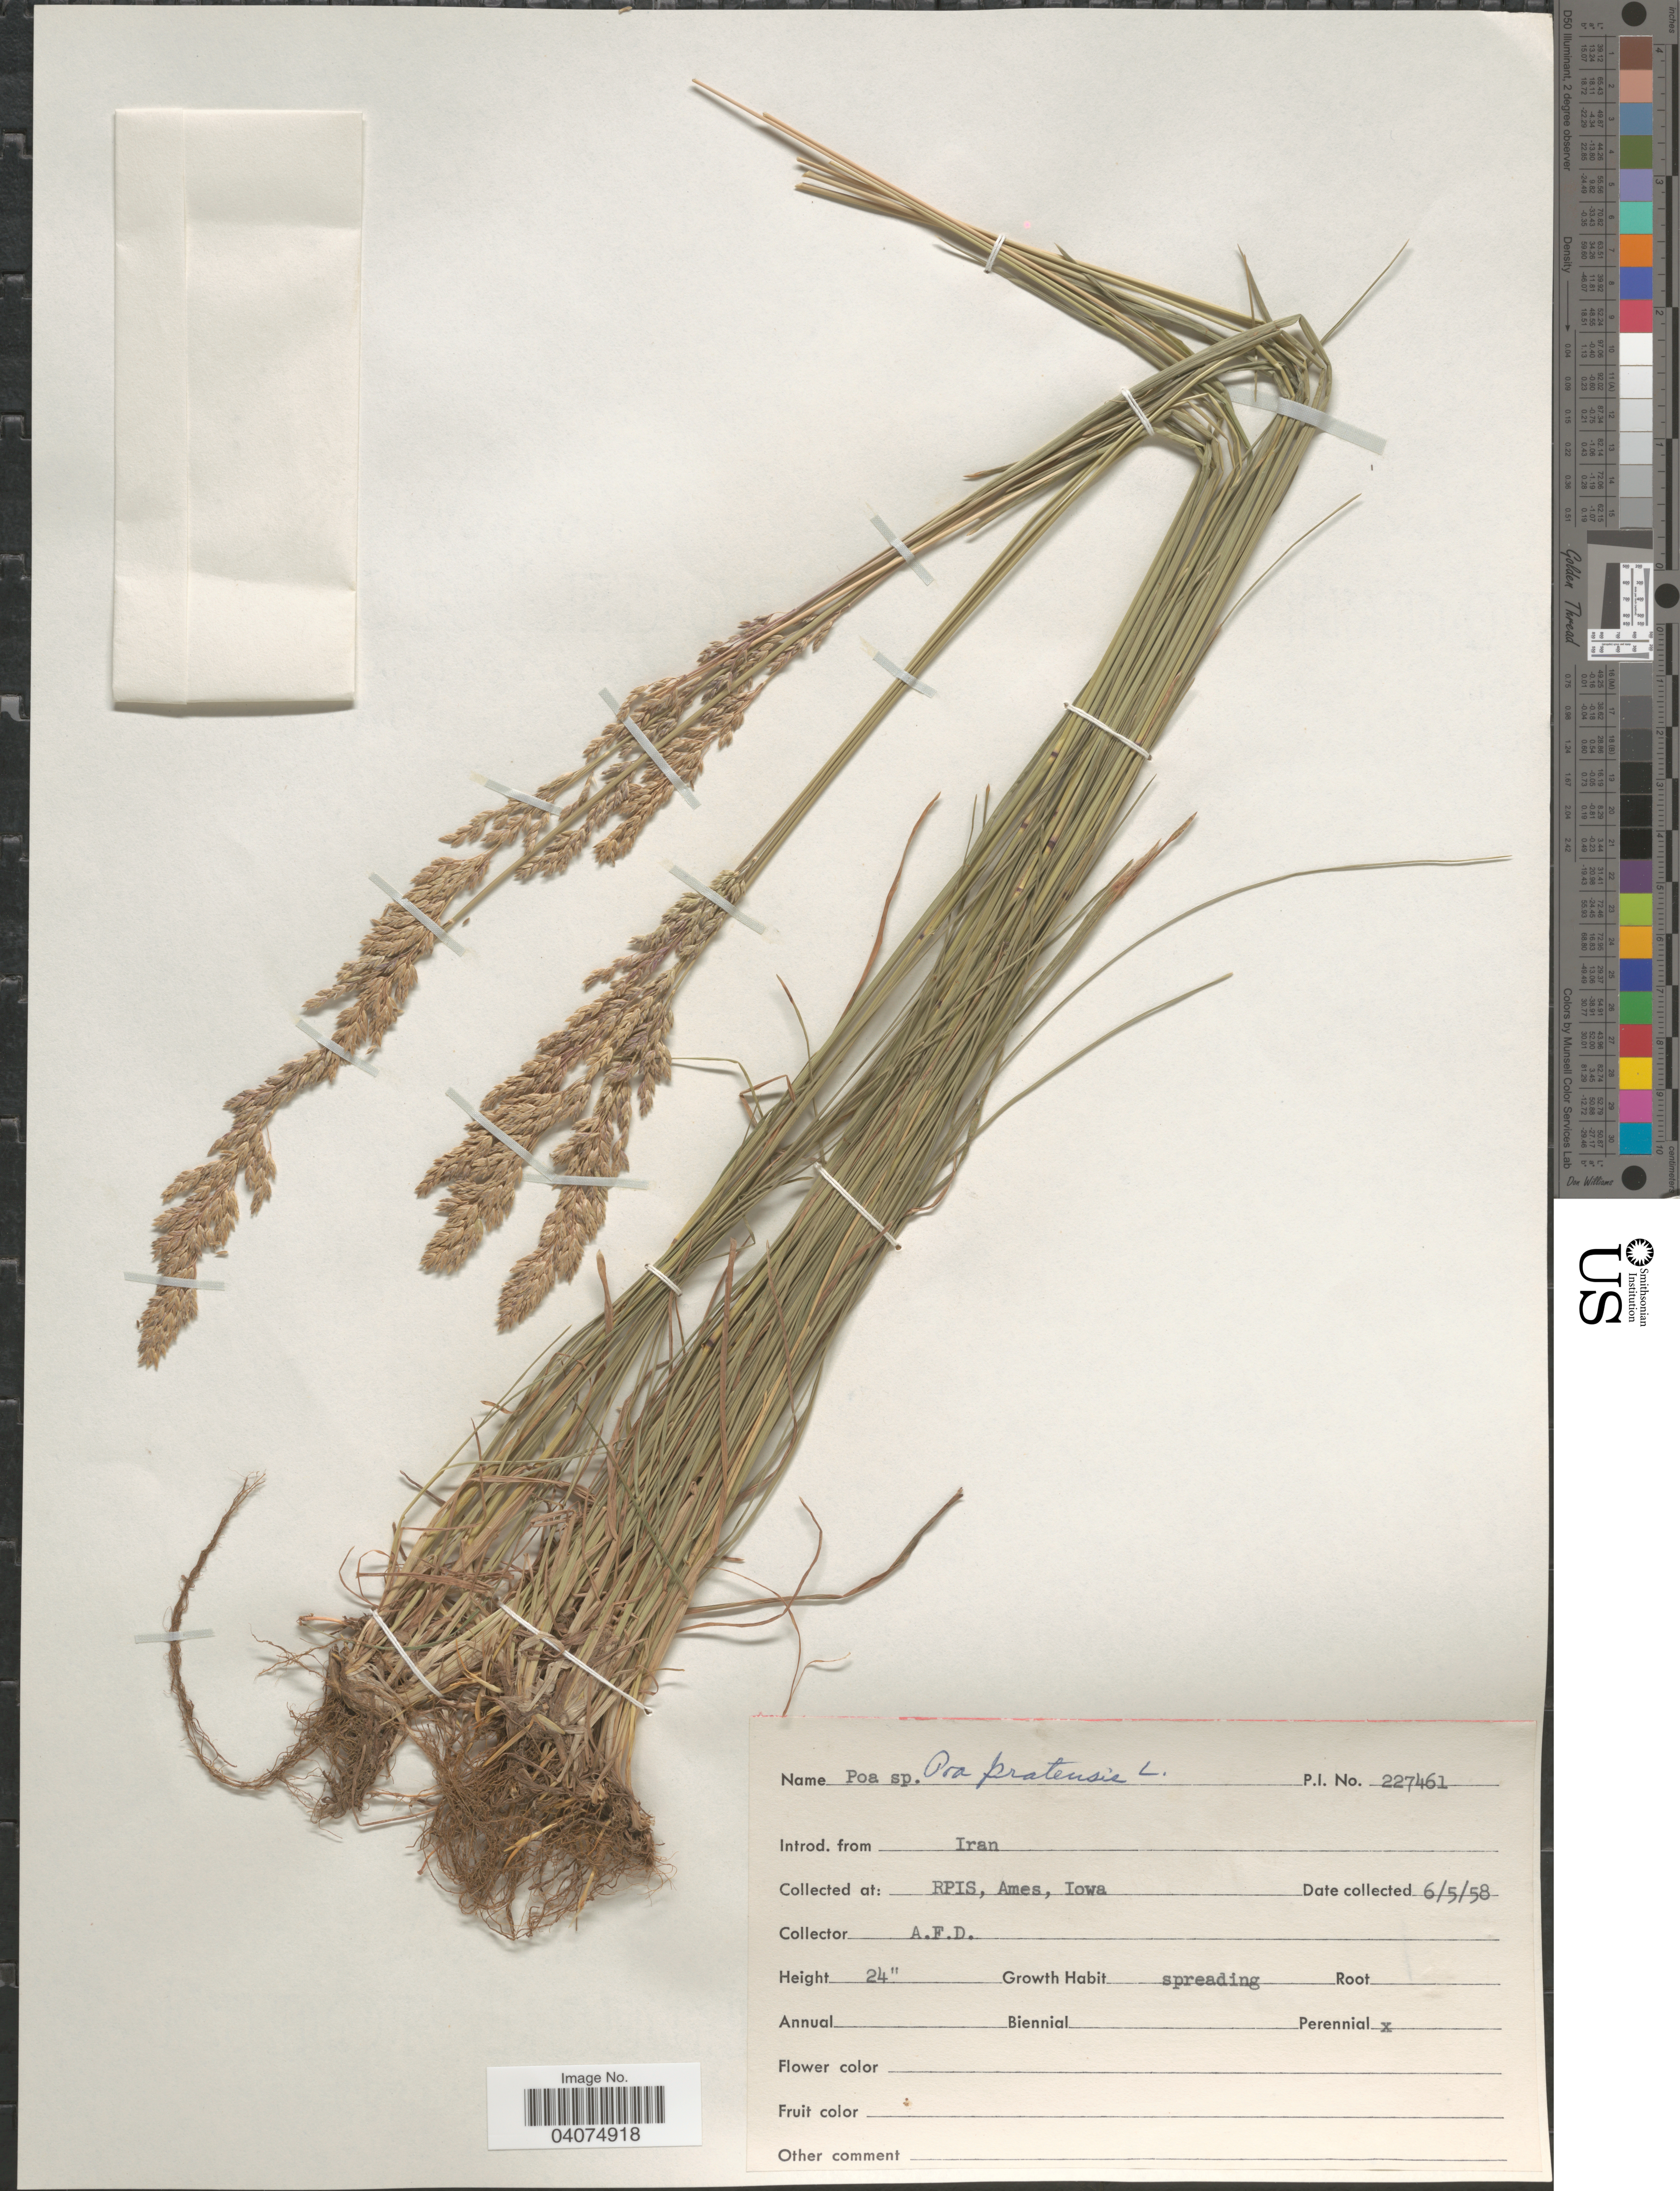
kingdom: Plantae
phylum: Tracheophyta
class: Liliopsida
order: Poales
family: Poaceae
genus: Poa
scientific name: Poa pratensis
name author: L.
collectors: A. D.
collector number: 227461?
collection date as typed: Transcribed d/m/y: 5/6/58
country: United States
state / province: Iowa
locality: RPIS, Ames.